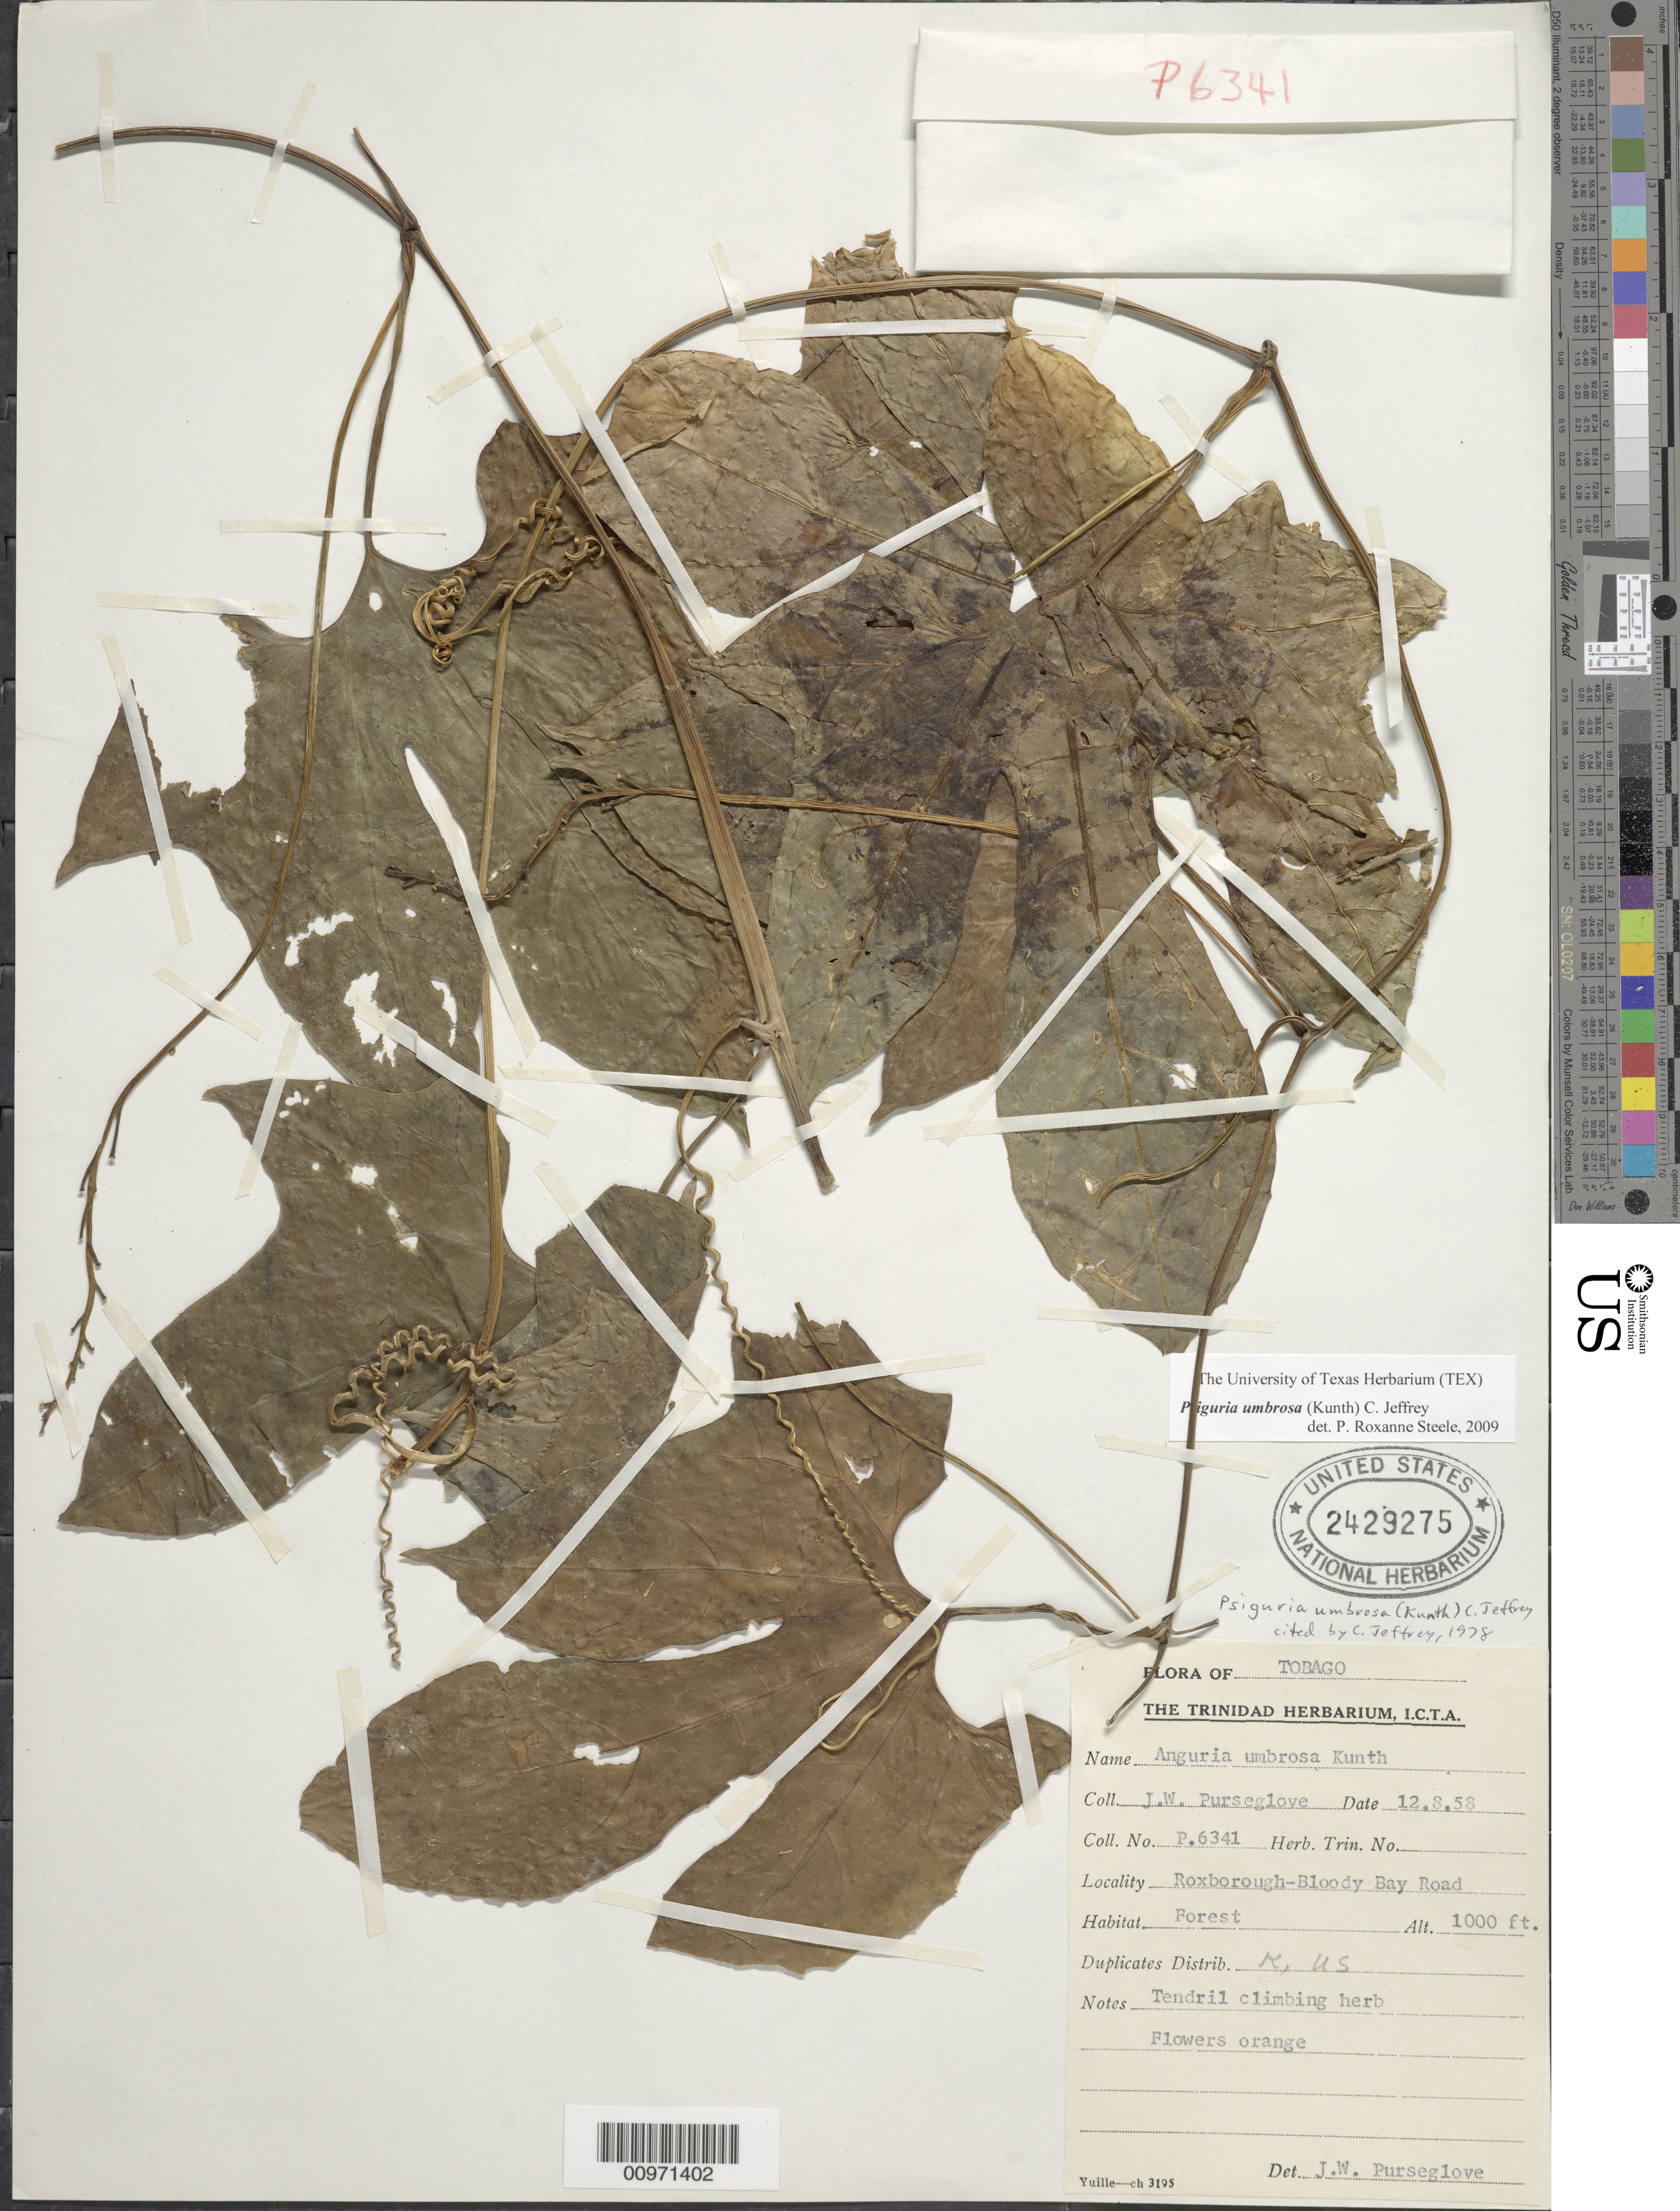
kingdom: Plantae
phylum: Tracheophyta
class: Magnoliopsida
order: Cucurbitales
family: Cucurbitaceae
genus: Psiguria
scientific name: Psiguria umbrosa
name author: (Kunth) C. Jeffrey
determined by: Steele, P. R., (TEX)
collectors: J. Purseglove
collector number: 6341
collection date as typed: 12 Aug 1958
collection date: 1958-08-12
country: Trinidad and Tobago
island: Tobago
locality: Roxborough-Bloddy Bay Road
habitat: Forest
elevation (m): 305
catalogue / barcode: US 2429275